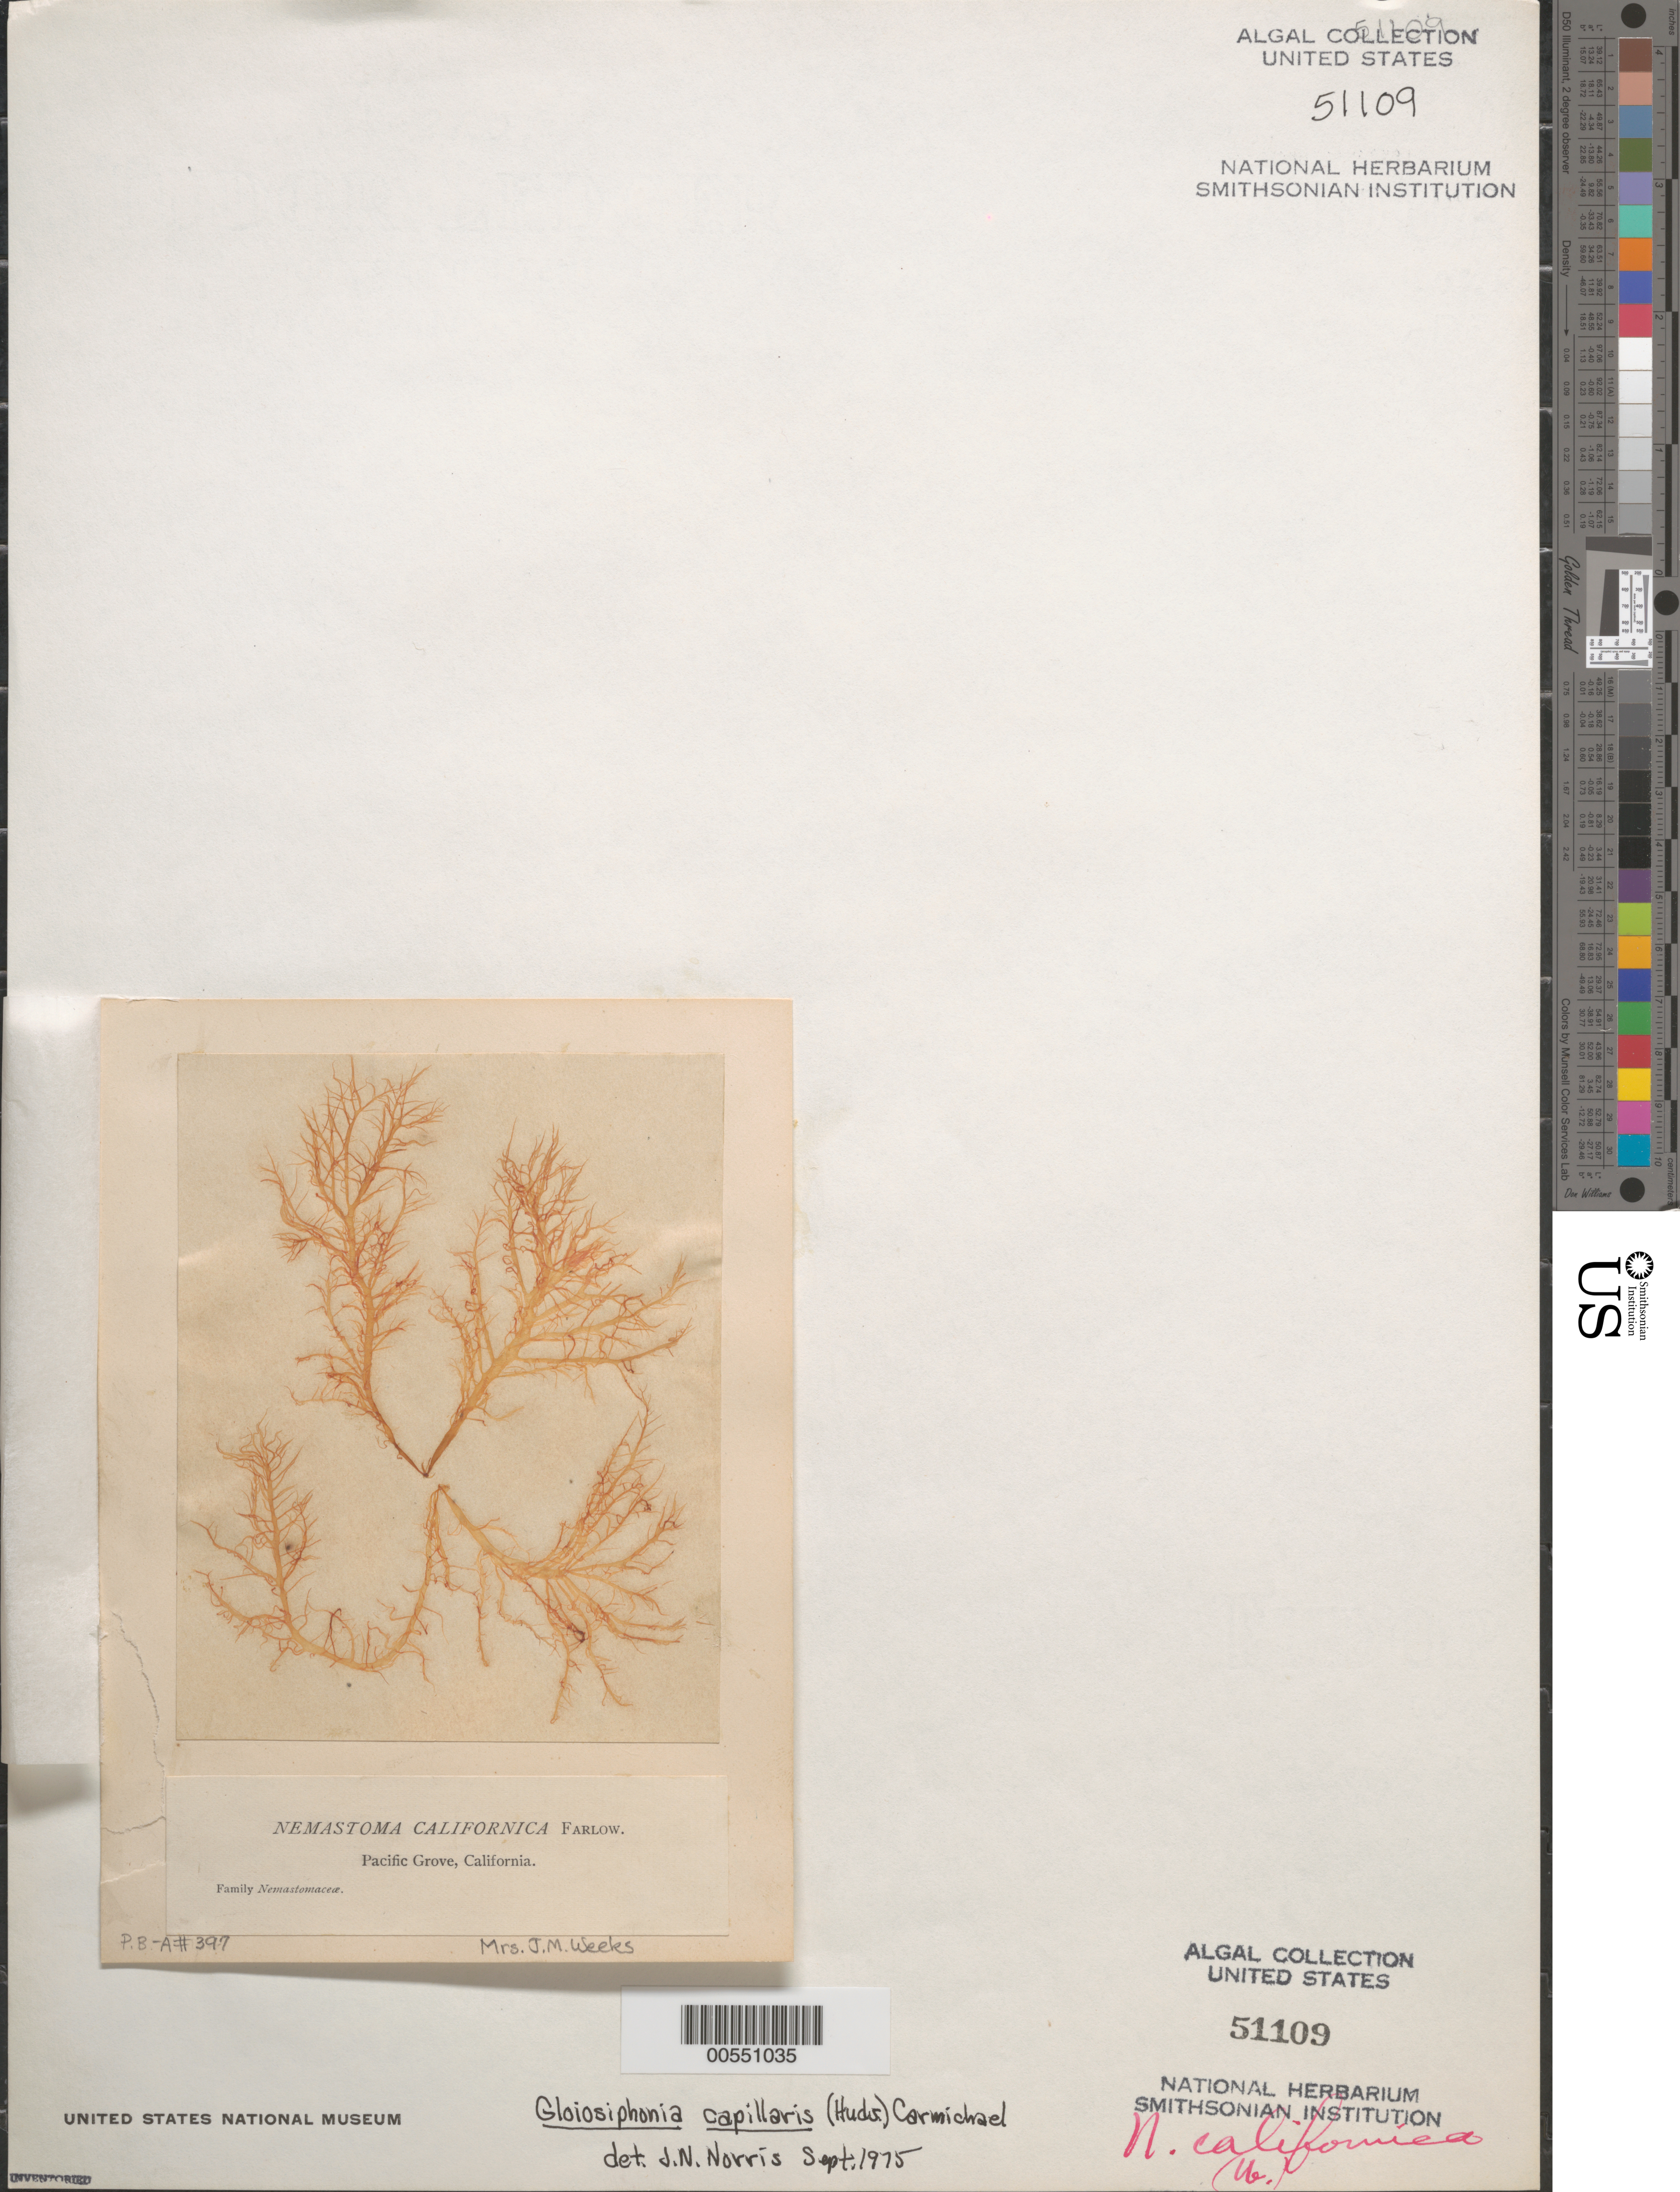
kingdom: Plantae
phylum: Rhodophyta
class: Florideophyceae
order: Gigartinales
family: Gloiosiphoniaceae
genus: Gloiosiphonia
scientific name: Gloiosiphonia capillaris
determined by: Norris, James N.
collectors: Mrs. J. Weeks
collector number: PB-A 397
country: United States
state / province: California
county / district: Monterey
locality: Pacific Grove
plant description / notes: Collins, Holden & Setchell, Phycotheca Boreali-Americana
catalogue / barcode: US 51109